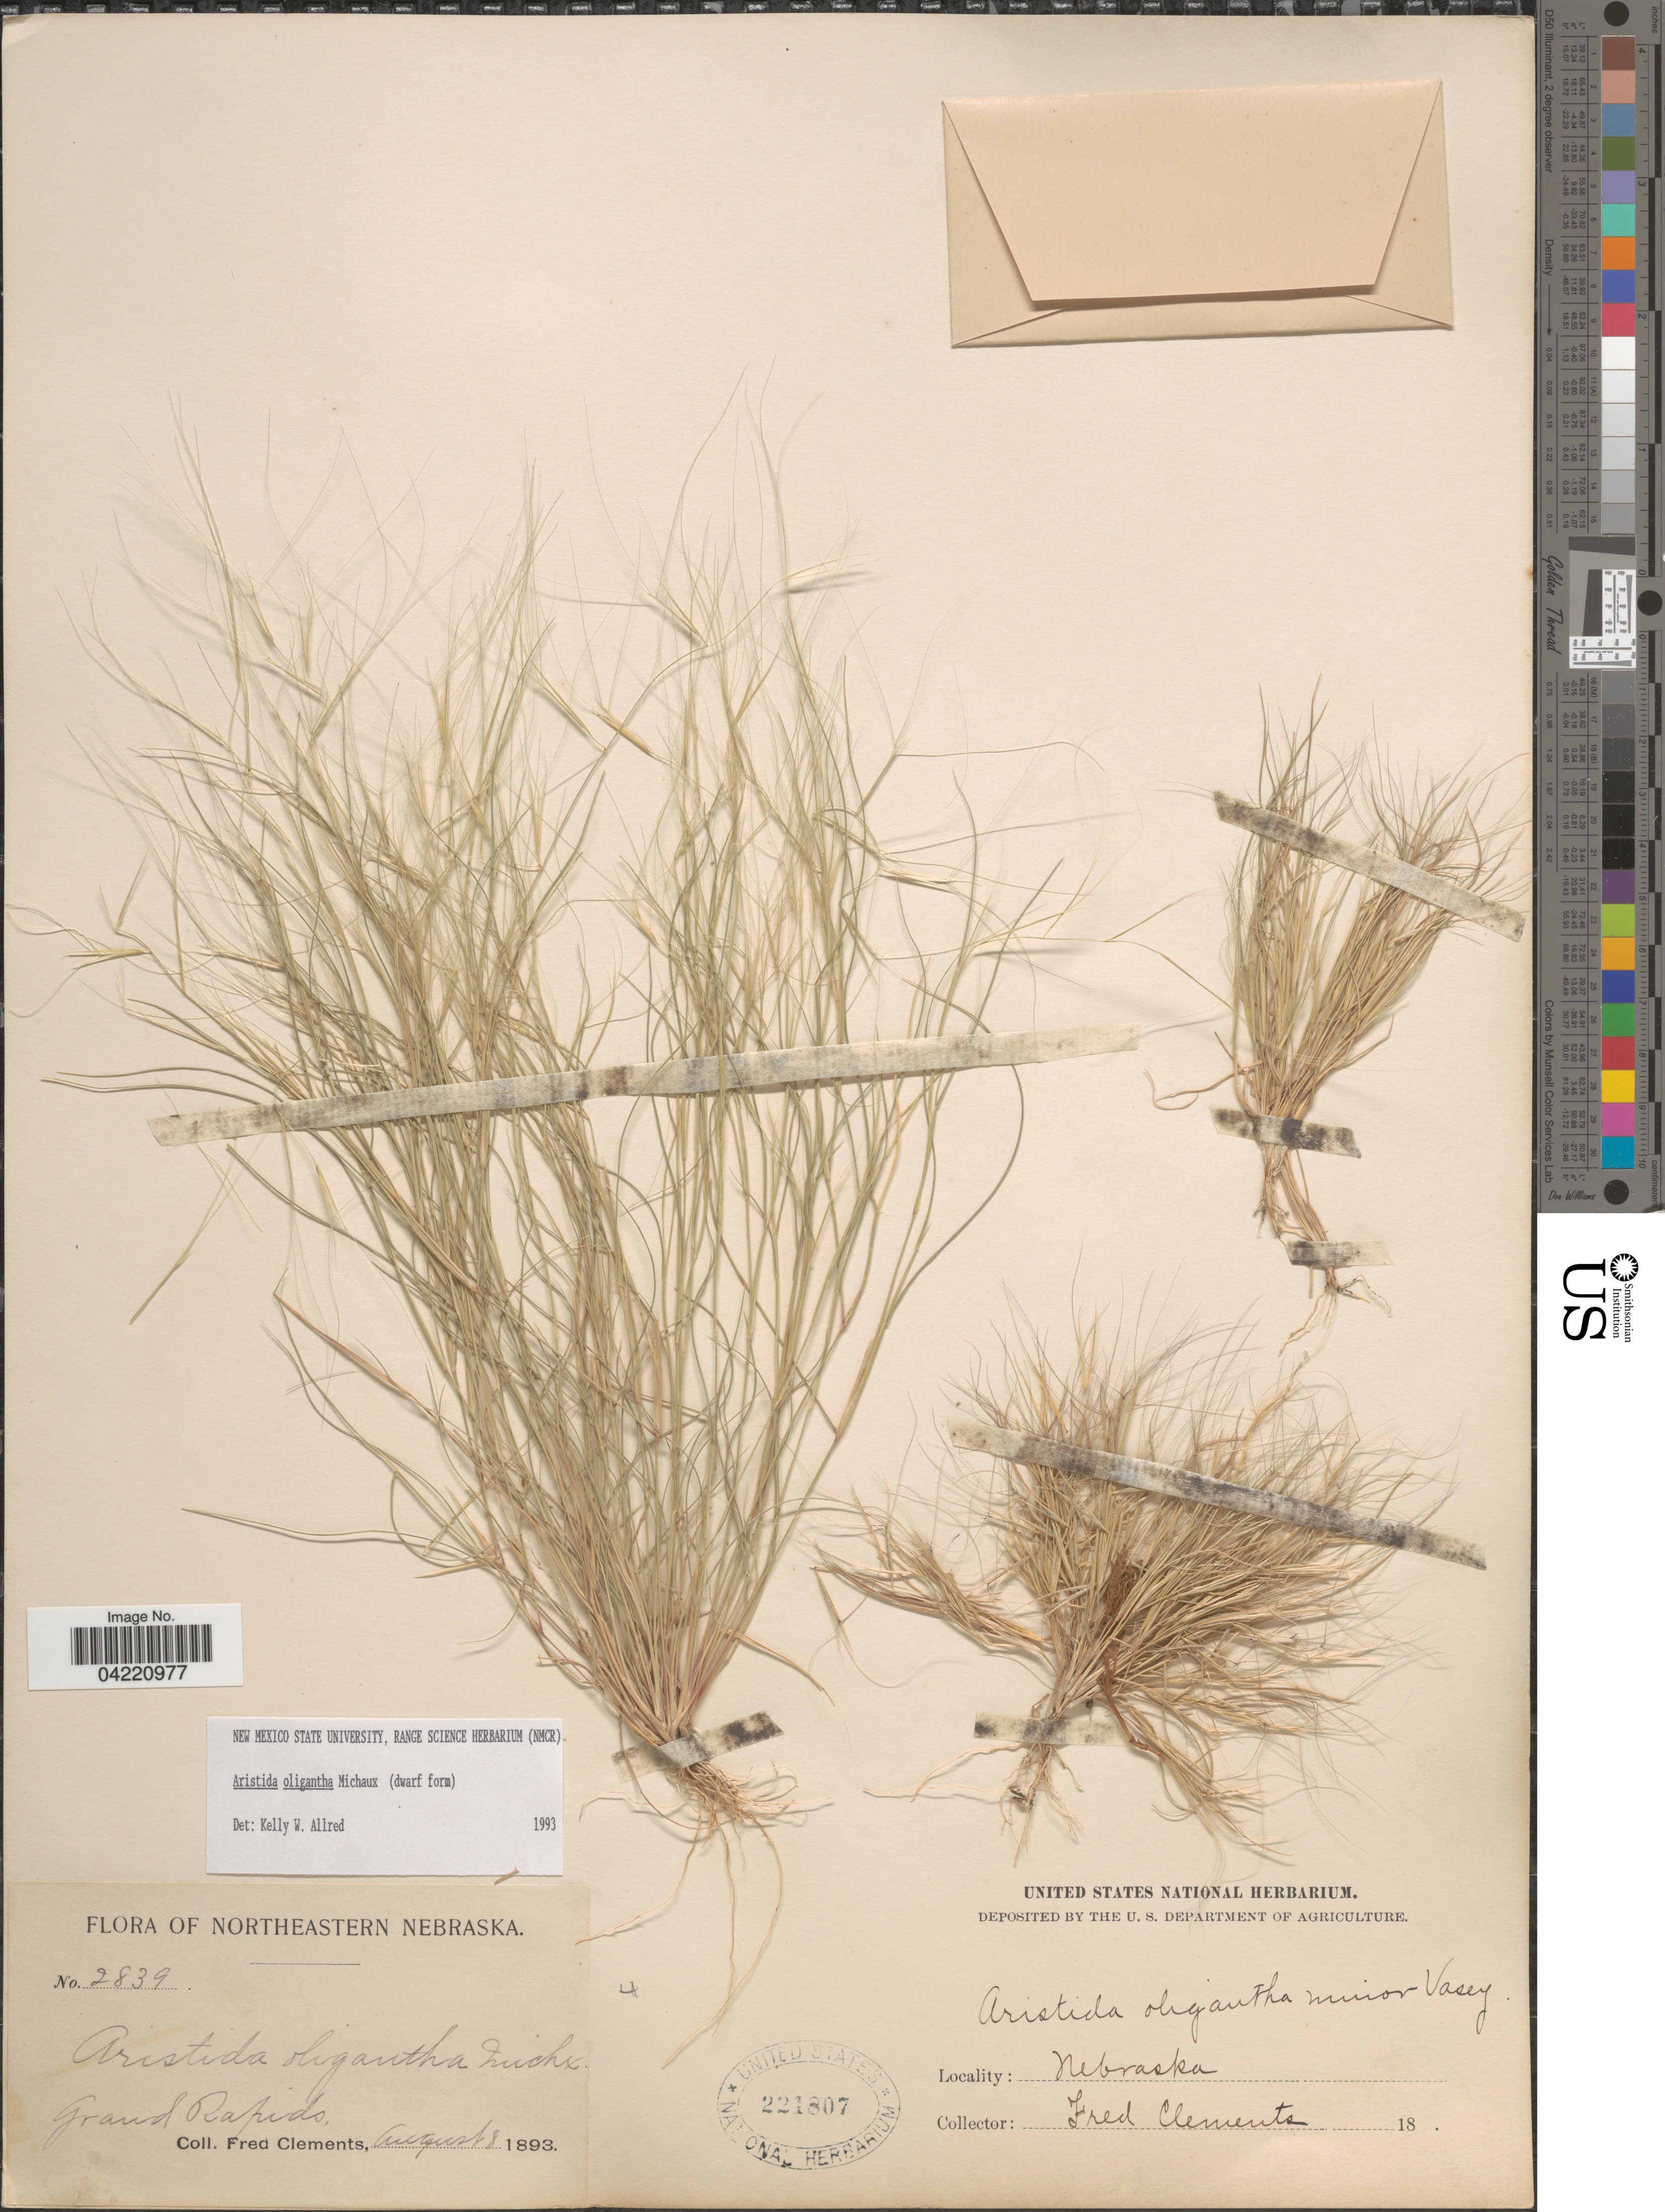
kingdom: Plantae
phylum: Tracheophyta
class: Liliopsida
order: Poales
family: Poaceae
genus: Aristida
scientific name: Aristida oligantha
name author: Michx.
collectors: F. E. Clements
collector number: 2839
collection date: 1893-08-08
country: United States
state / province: Nebraska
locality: Northeastern Nebraska. Grand Rapids.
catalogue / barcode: US 221807